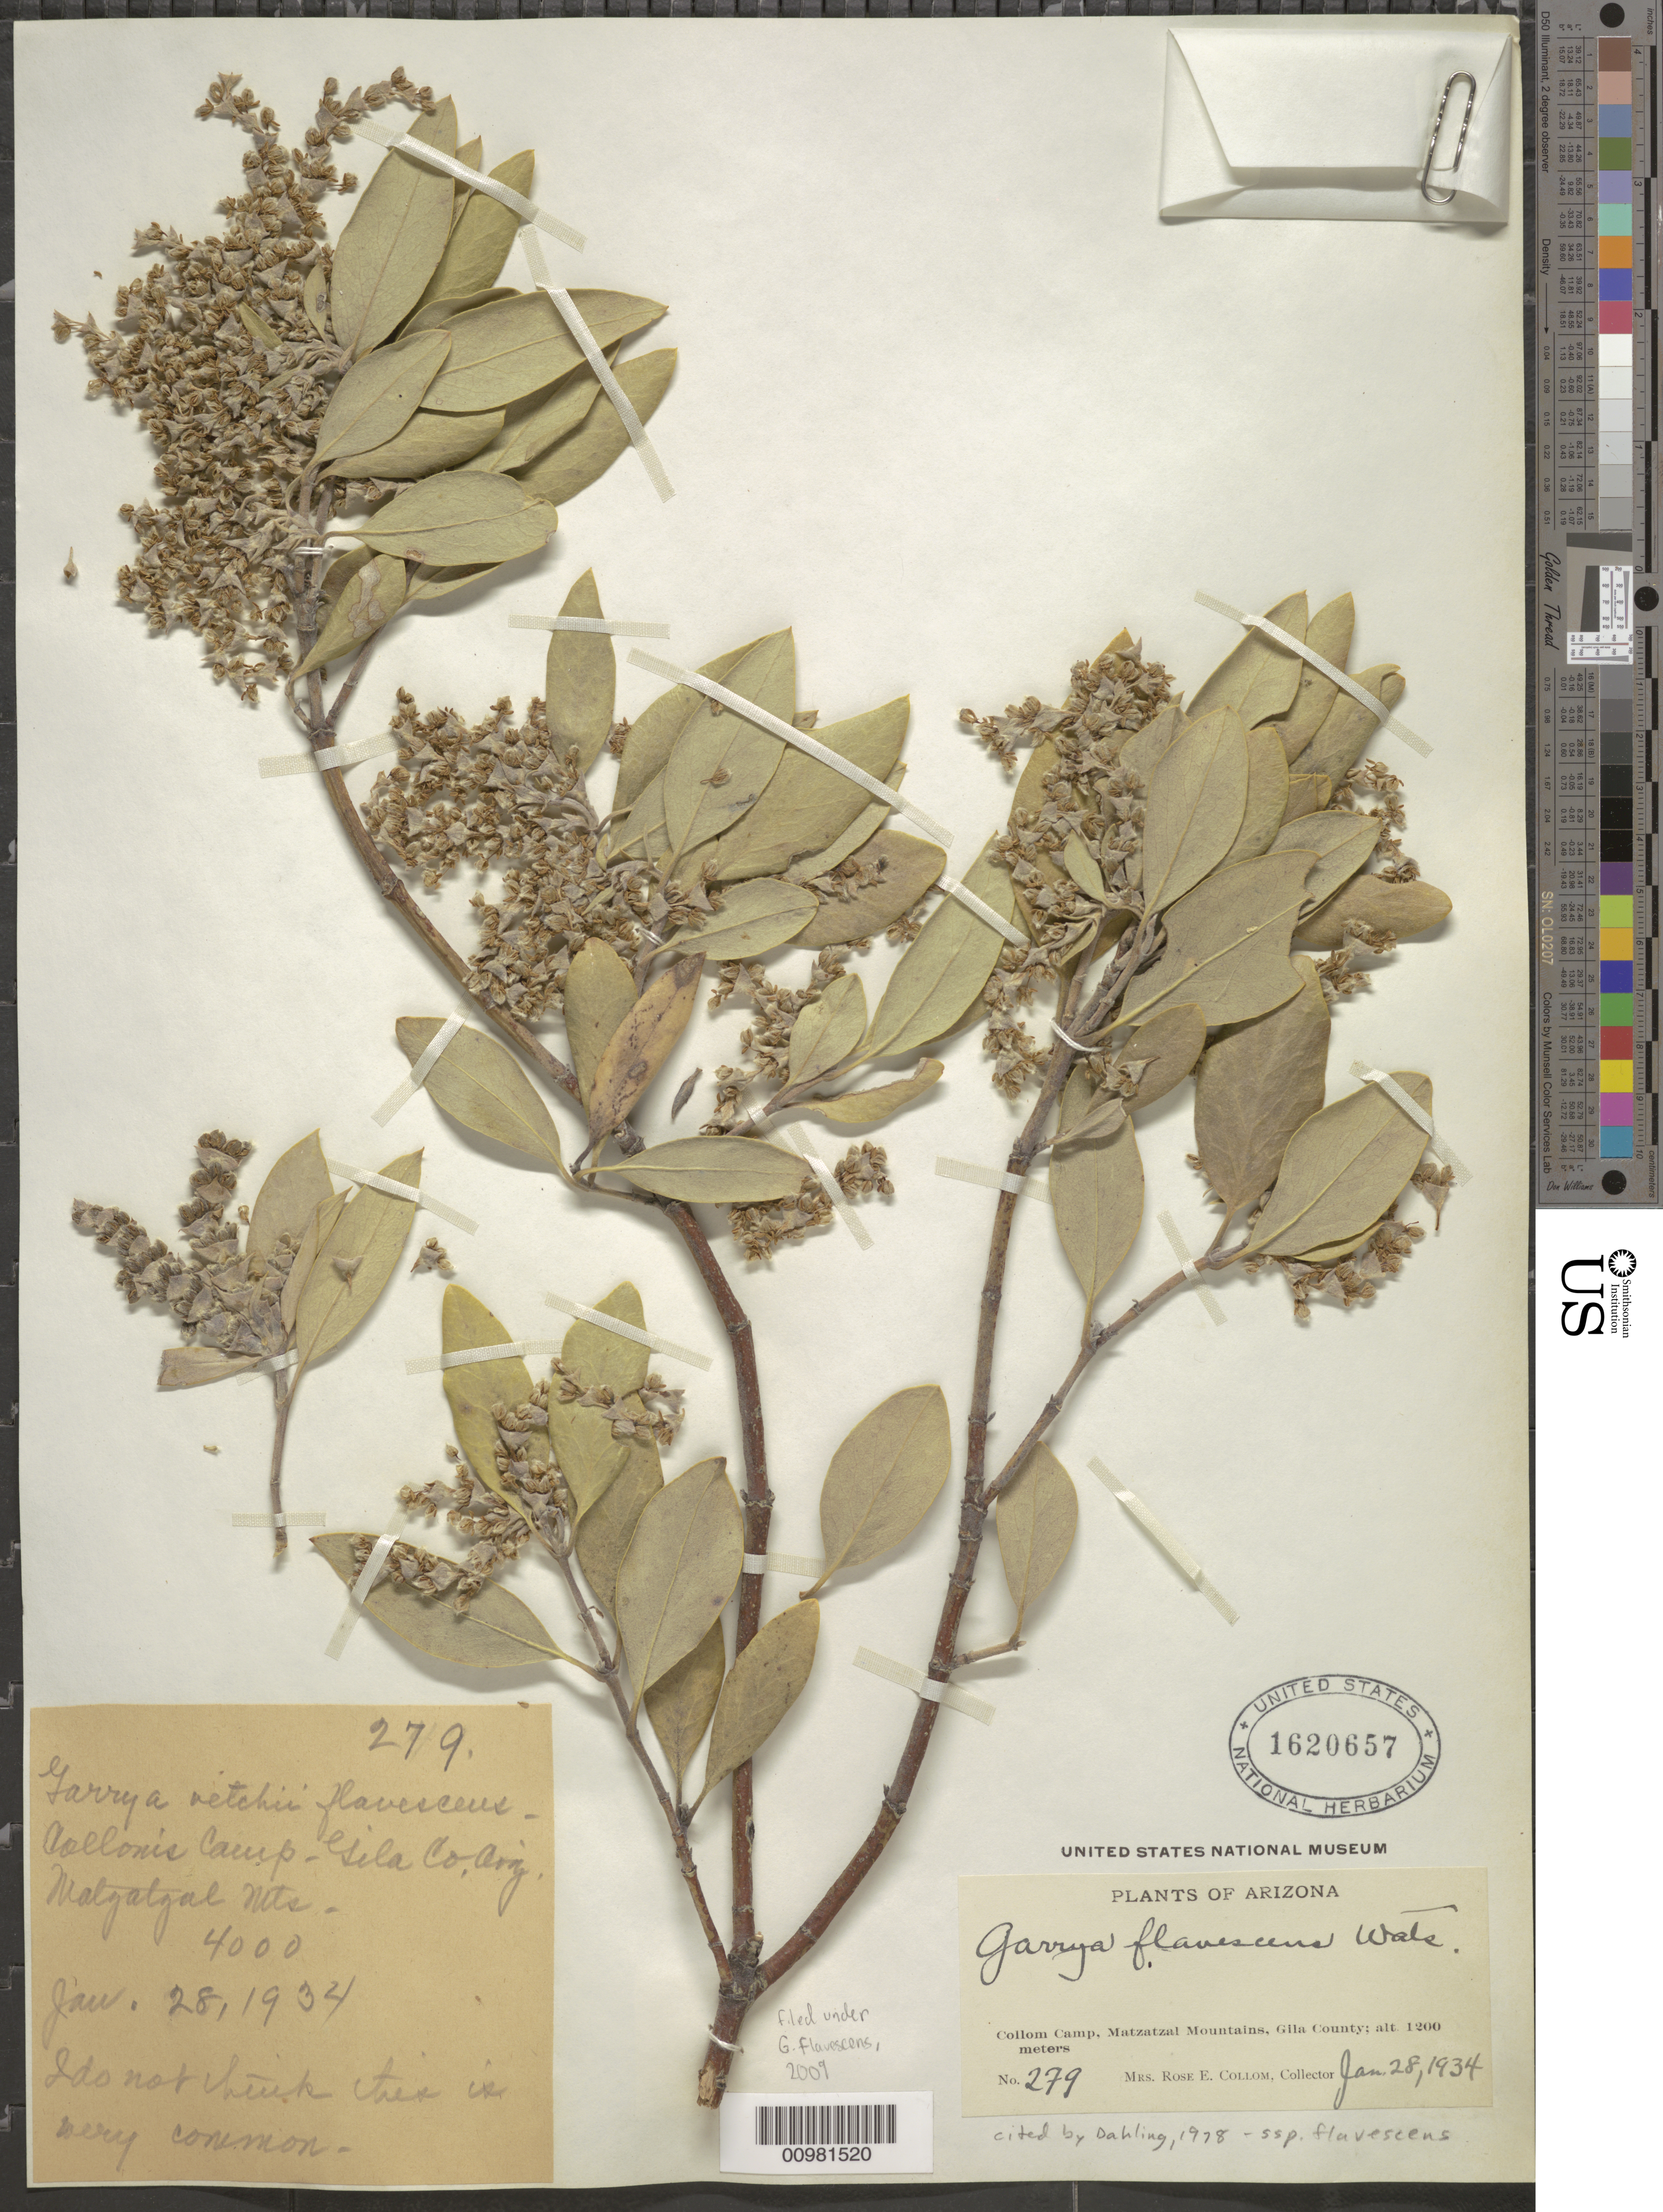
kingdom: Plantae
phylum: Tracheophyta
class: Magnoliopsida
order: Garryales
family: Garryaceae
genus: Garrya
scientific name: Garrya flavescens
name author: S. Watson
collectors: R. E. Collom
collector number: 279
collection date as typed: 28 Jan 1934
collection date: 1934-01-28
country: United States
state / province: Arizona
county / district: Gila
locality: Matzatzal Mts, Collom Camp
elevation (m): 1200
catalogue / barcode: US 1620657